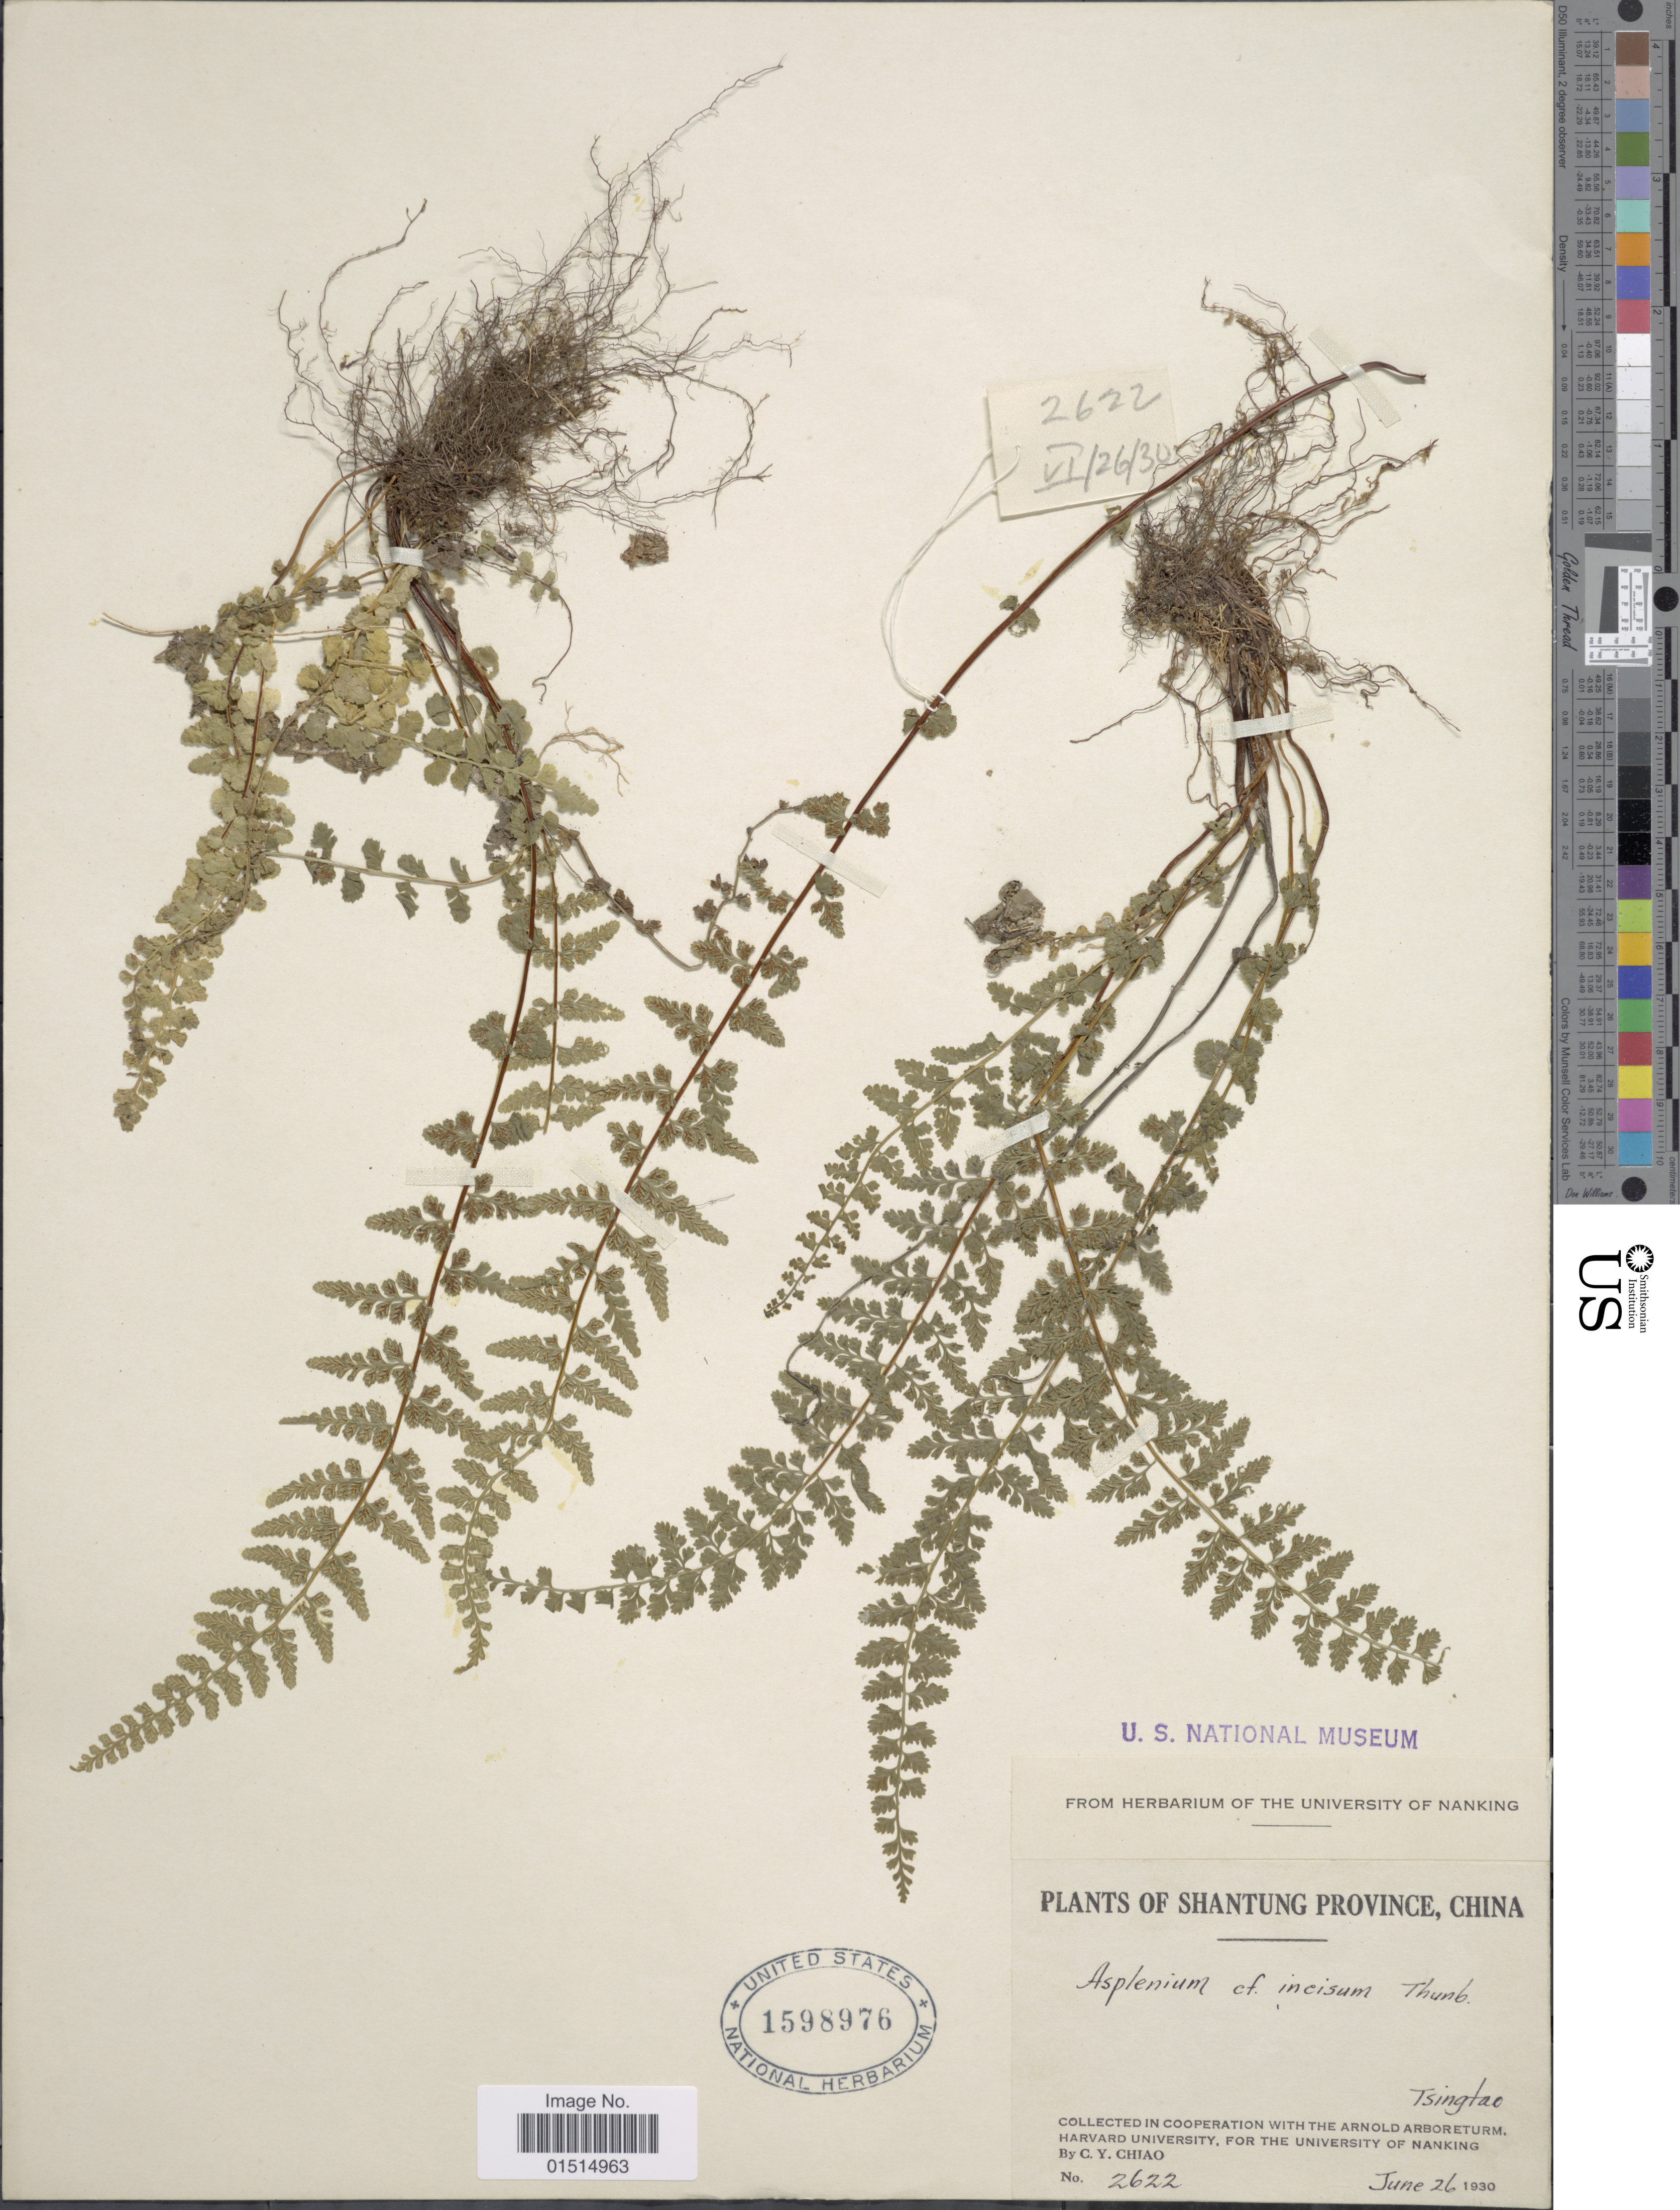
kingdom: Plantae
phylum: Tracheophyta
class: Polypodiopsida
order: Polypodiales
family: Aspleniaceae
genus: Asplenium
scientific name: Asplenium incisum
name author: Thunb.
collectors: C. Y. Chiao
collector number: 2622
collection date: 1930-06-26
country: China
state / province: Shandong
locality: Shantung Province, Tsingtao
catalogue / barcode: US 1598976